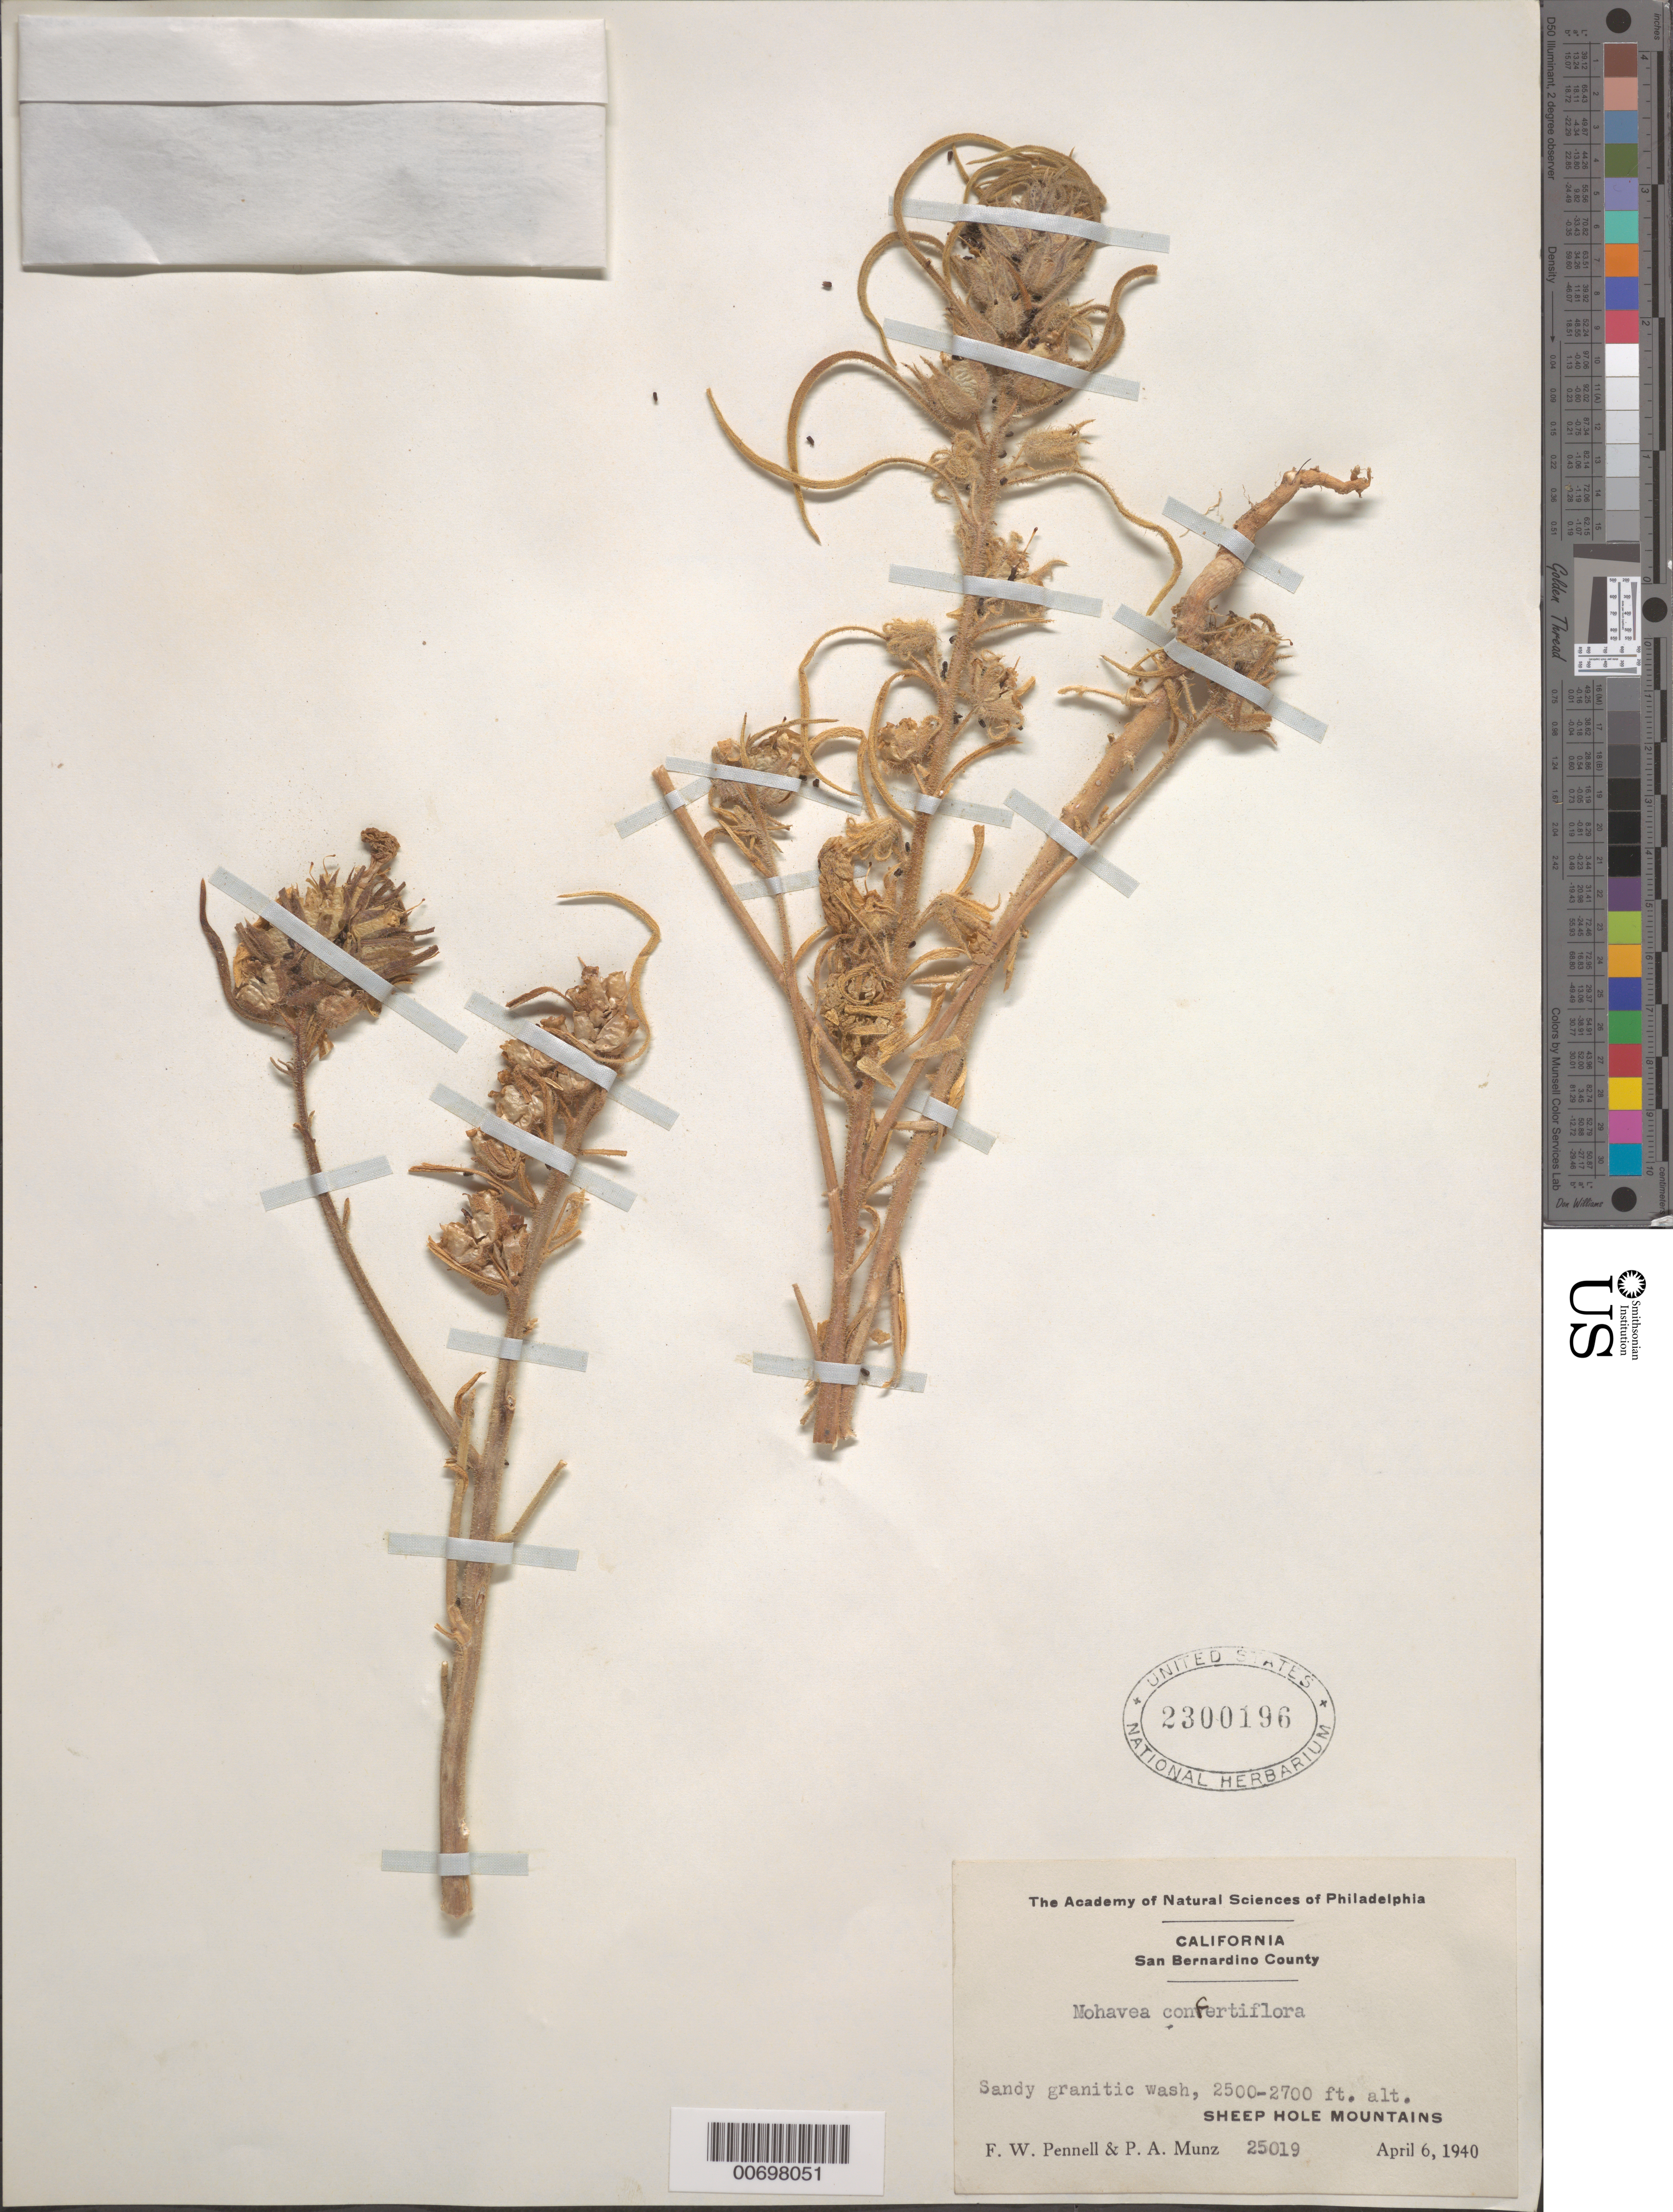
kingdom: Plantae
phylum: Tracheophyta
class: Magnoliopsida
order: Lamiales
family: Plantaginaceae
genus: Mohavea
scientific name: Mohavea confertiflora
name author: (A. DC.) A. Heller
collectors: F. W. Pennell & P. A. Munz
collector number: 25019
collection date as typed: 06 Apr 1940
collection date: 1940-04-06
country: United States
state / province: California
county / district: San Bernardino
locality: Sandy granitic wash, Sheep Hole Mts.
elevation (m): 762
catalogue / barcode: US 2300196